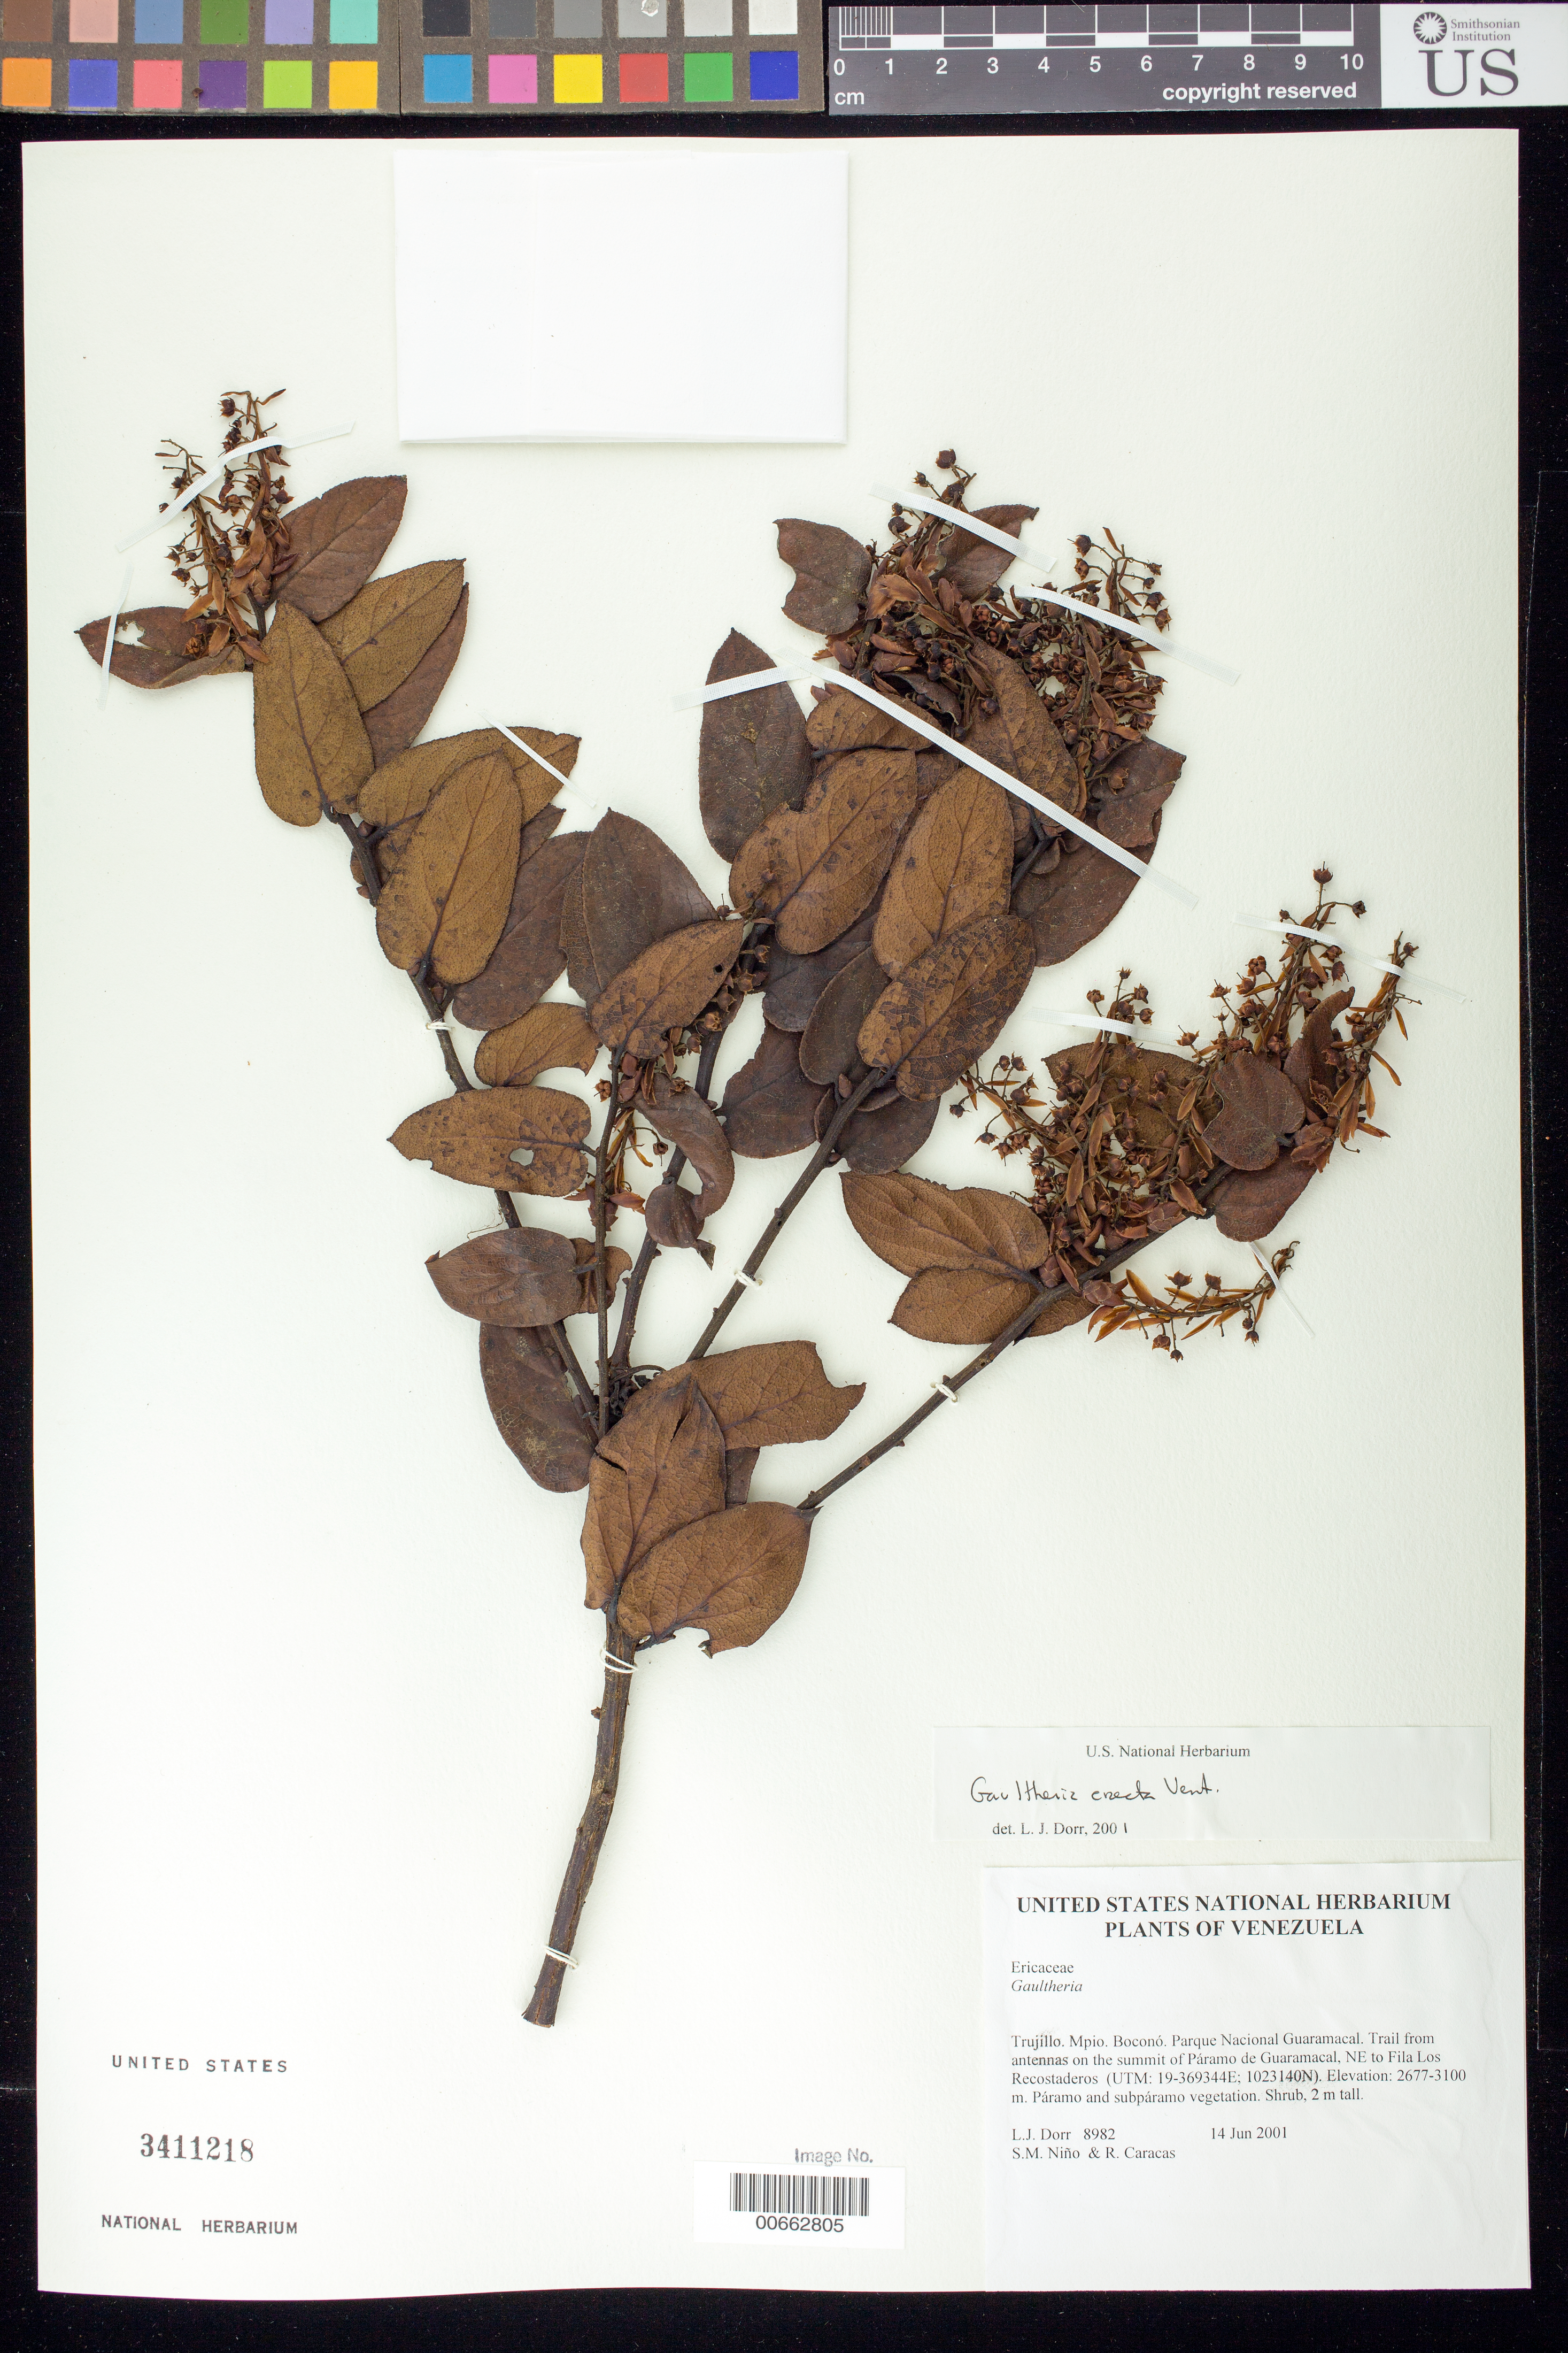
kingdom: Plantae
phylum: Tracheophyta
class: Magnoliopsida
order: Ericales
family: Ericaceae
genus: Gaultheria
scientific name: Gaultheria erecta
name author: Vent.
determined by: Dorr, L. J., (BOT), Smithsonian Institution - National Museum of Natural History (UNITED STATES)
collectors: L. J. Dorr, S. M. Niño & R. Caracas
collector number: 8982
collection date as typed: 14 Jun 2001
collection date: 2001-06-14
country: Venezuela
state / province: Trujillo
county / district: Boconó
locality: Parque Nacional Guaramacal. Trail from antennas on the summit of Páramo de Guaramacal, NE to Fila Los Recostaderos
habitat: Páramo and subpáramo vegetation.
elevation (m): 2677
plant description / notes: NY, PORT, US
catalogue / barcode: US 3411218